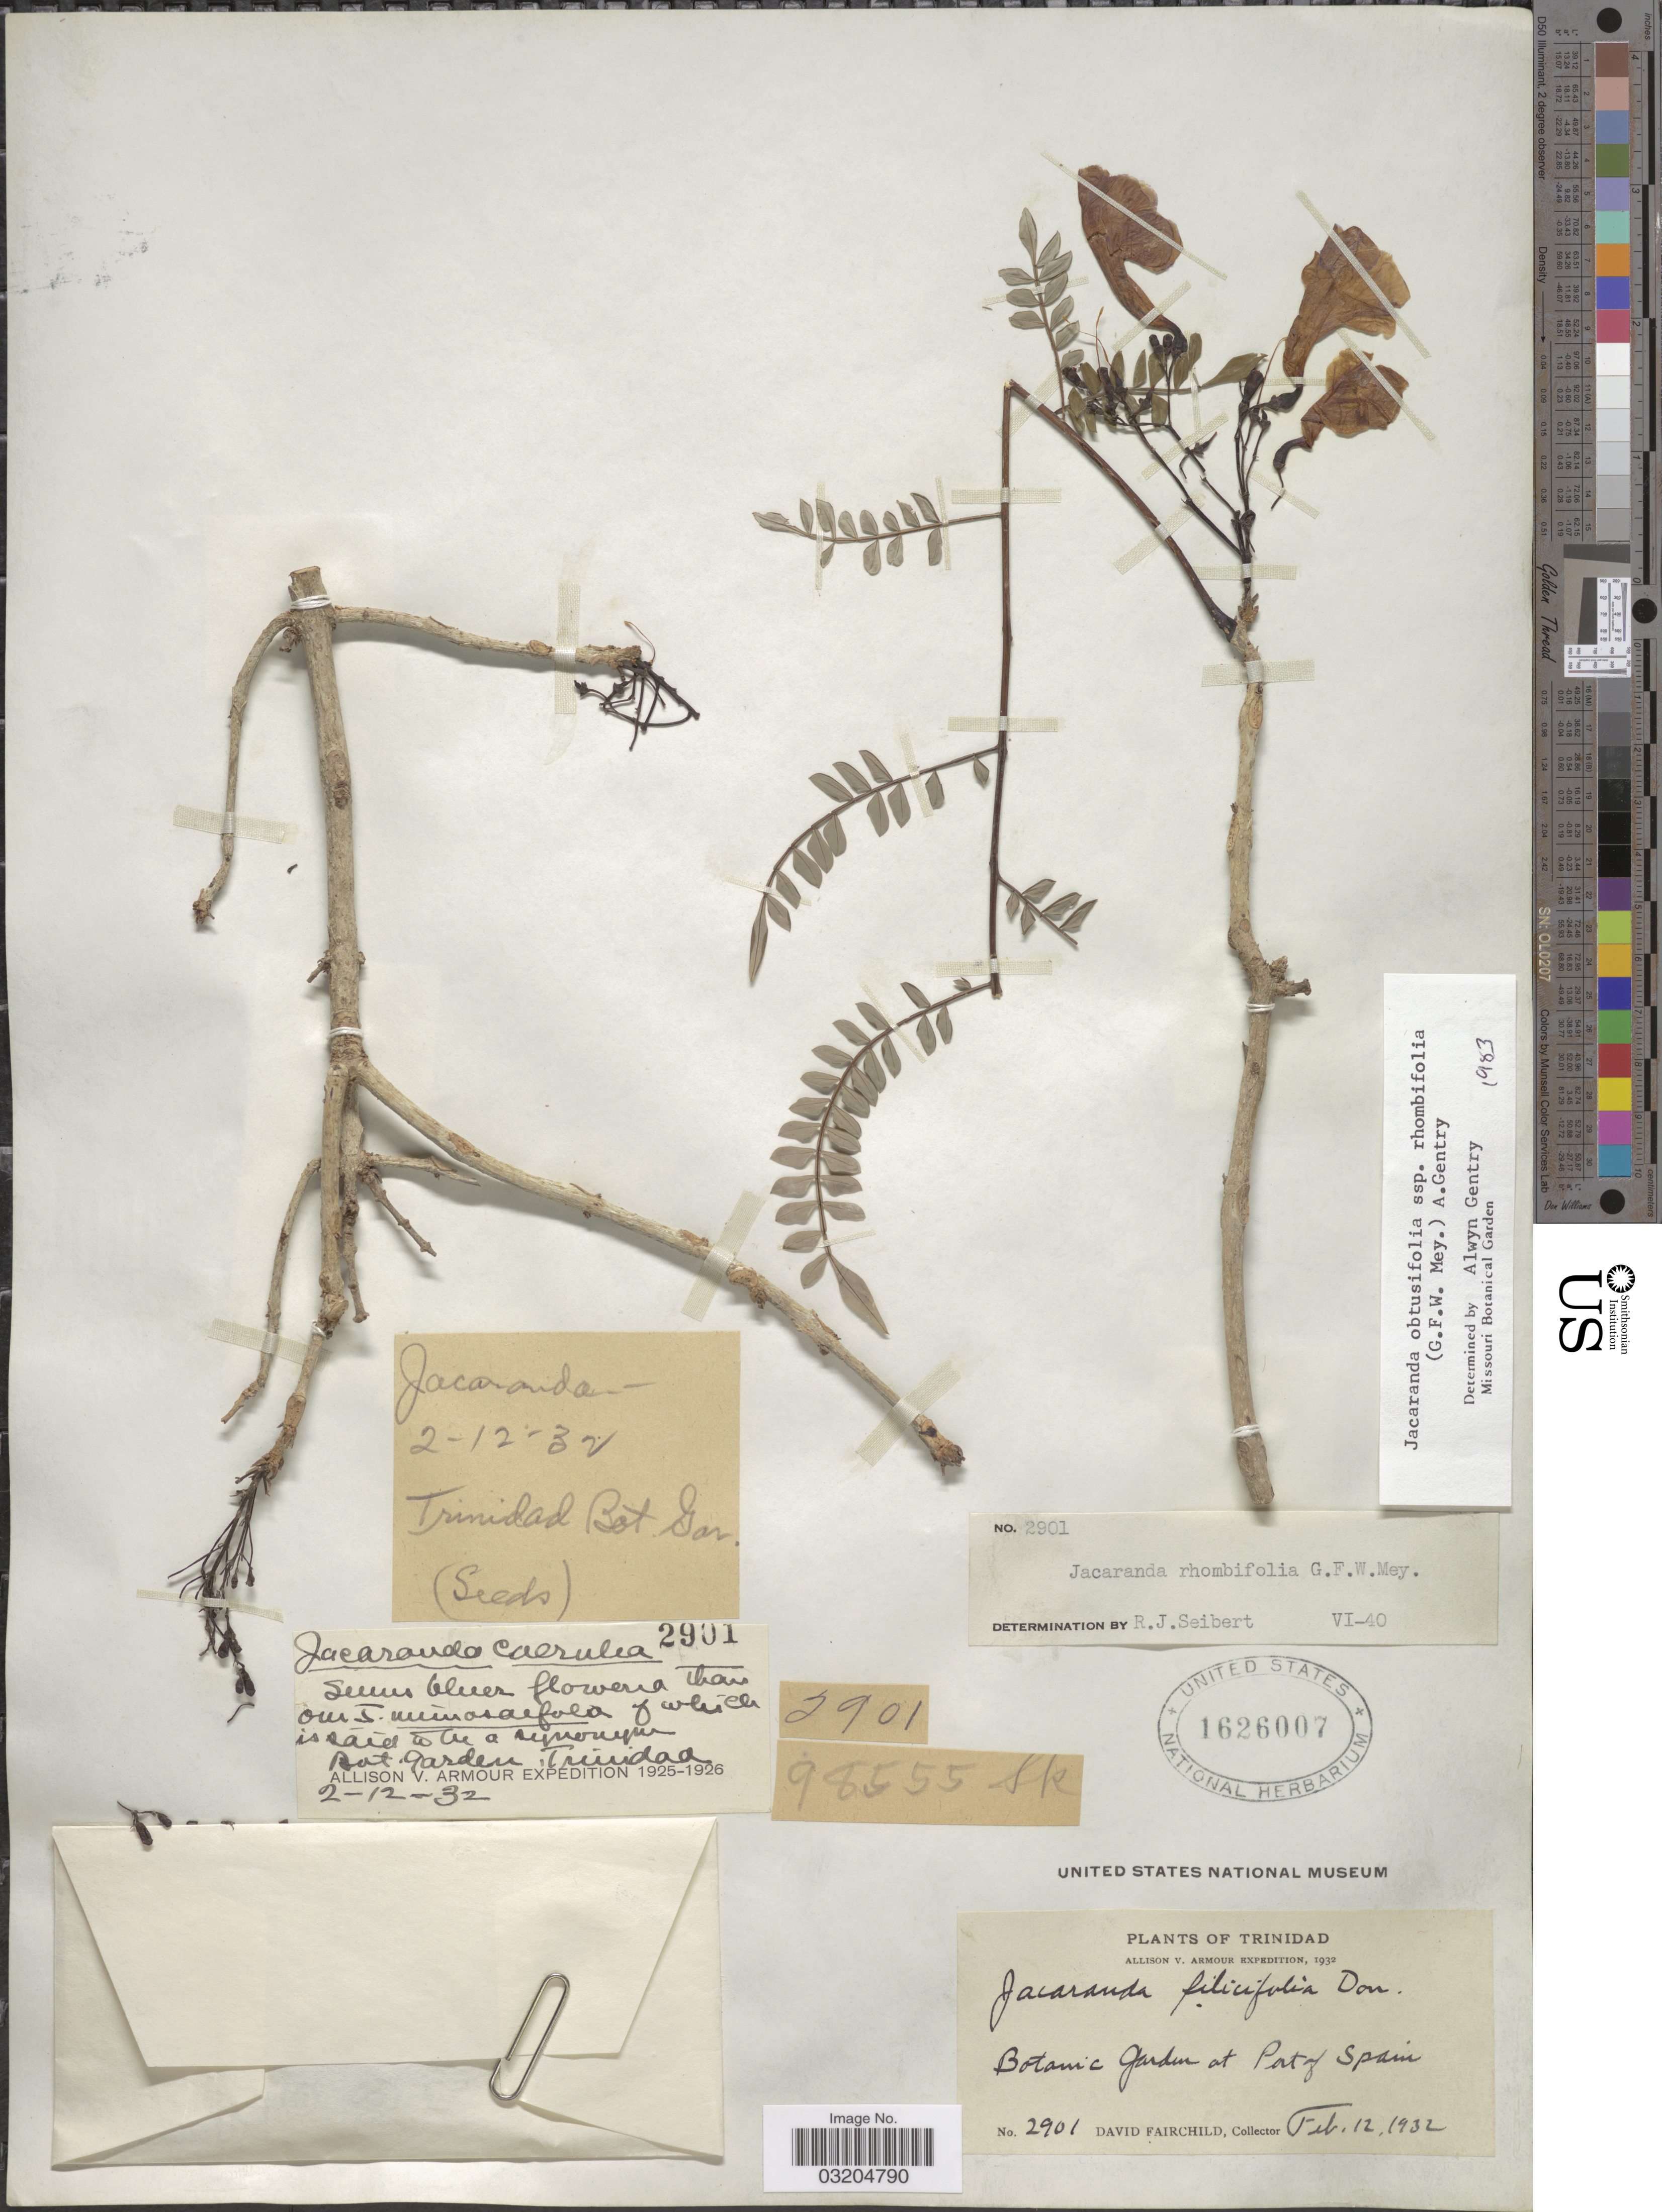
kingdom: Plantae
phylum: Tracheophyta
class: Magnoliopsida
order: Lamiales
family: Bignoniaceae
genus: Jacaranda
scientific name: Jacaranda obtusifolia subsp. rhombifolia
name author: (G. Mey.) A.H. Gentry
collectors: D. Fairchild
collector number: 2901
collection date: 1932-02-12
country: Trinidad and Tobago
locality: Trinidad, Botanic Garden at Port of Spain.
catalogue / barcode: US 1626007